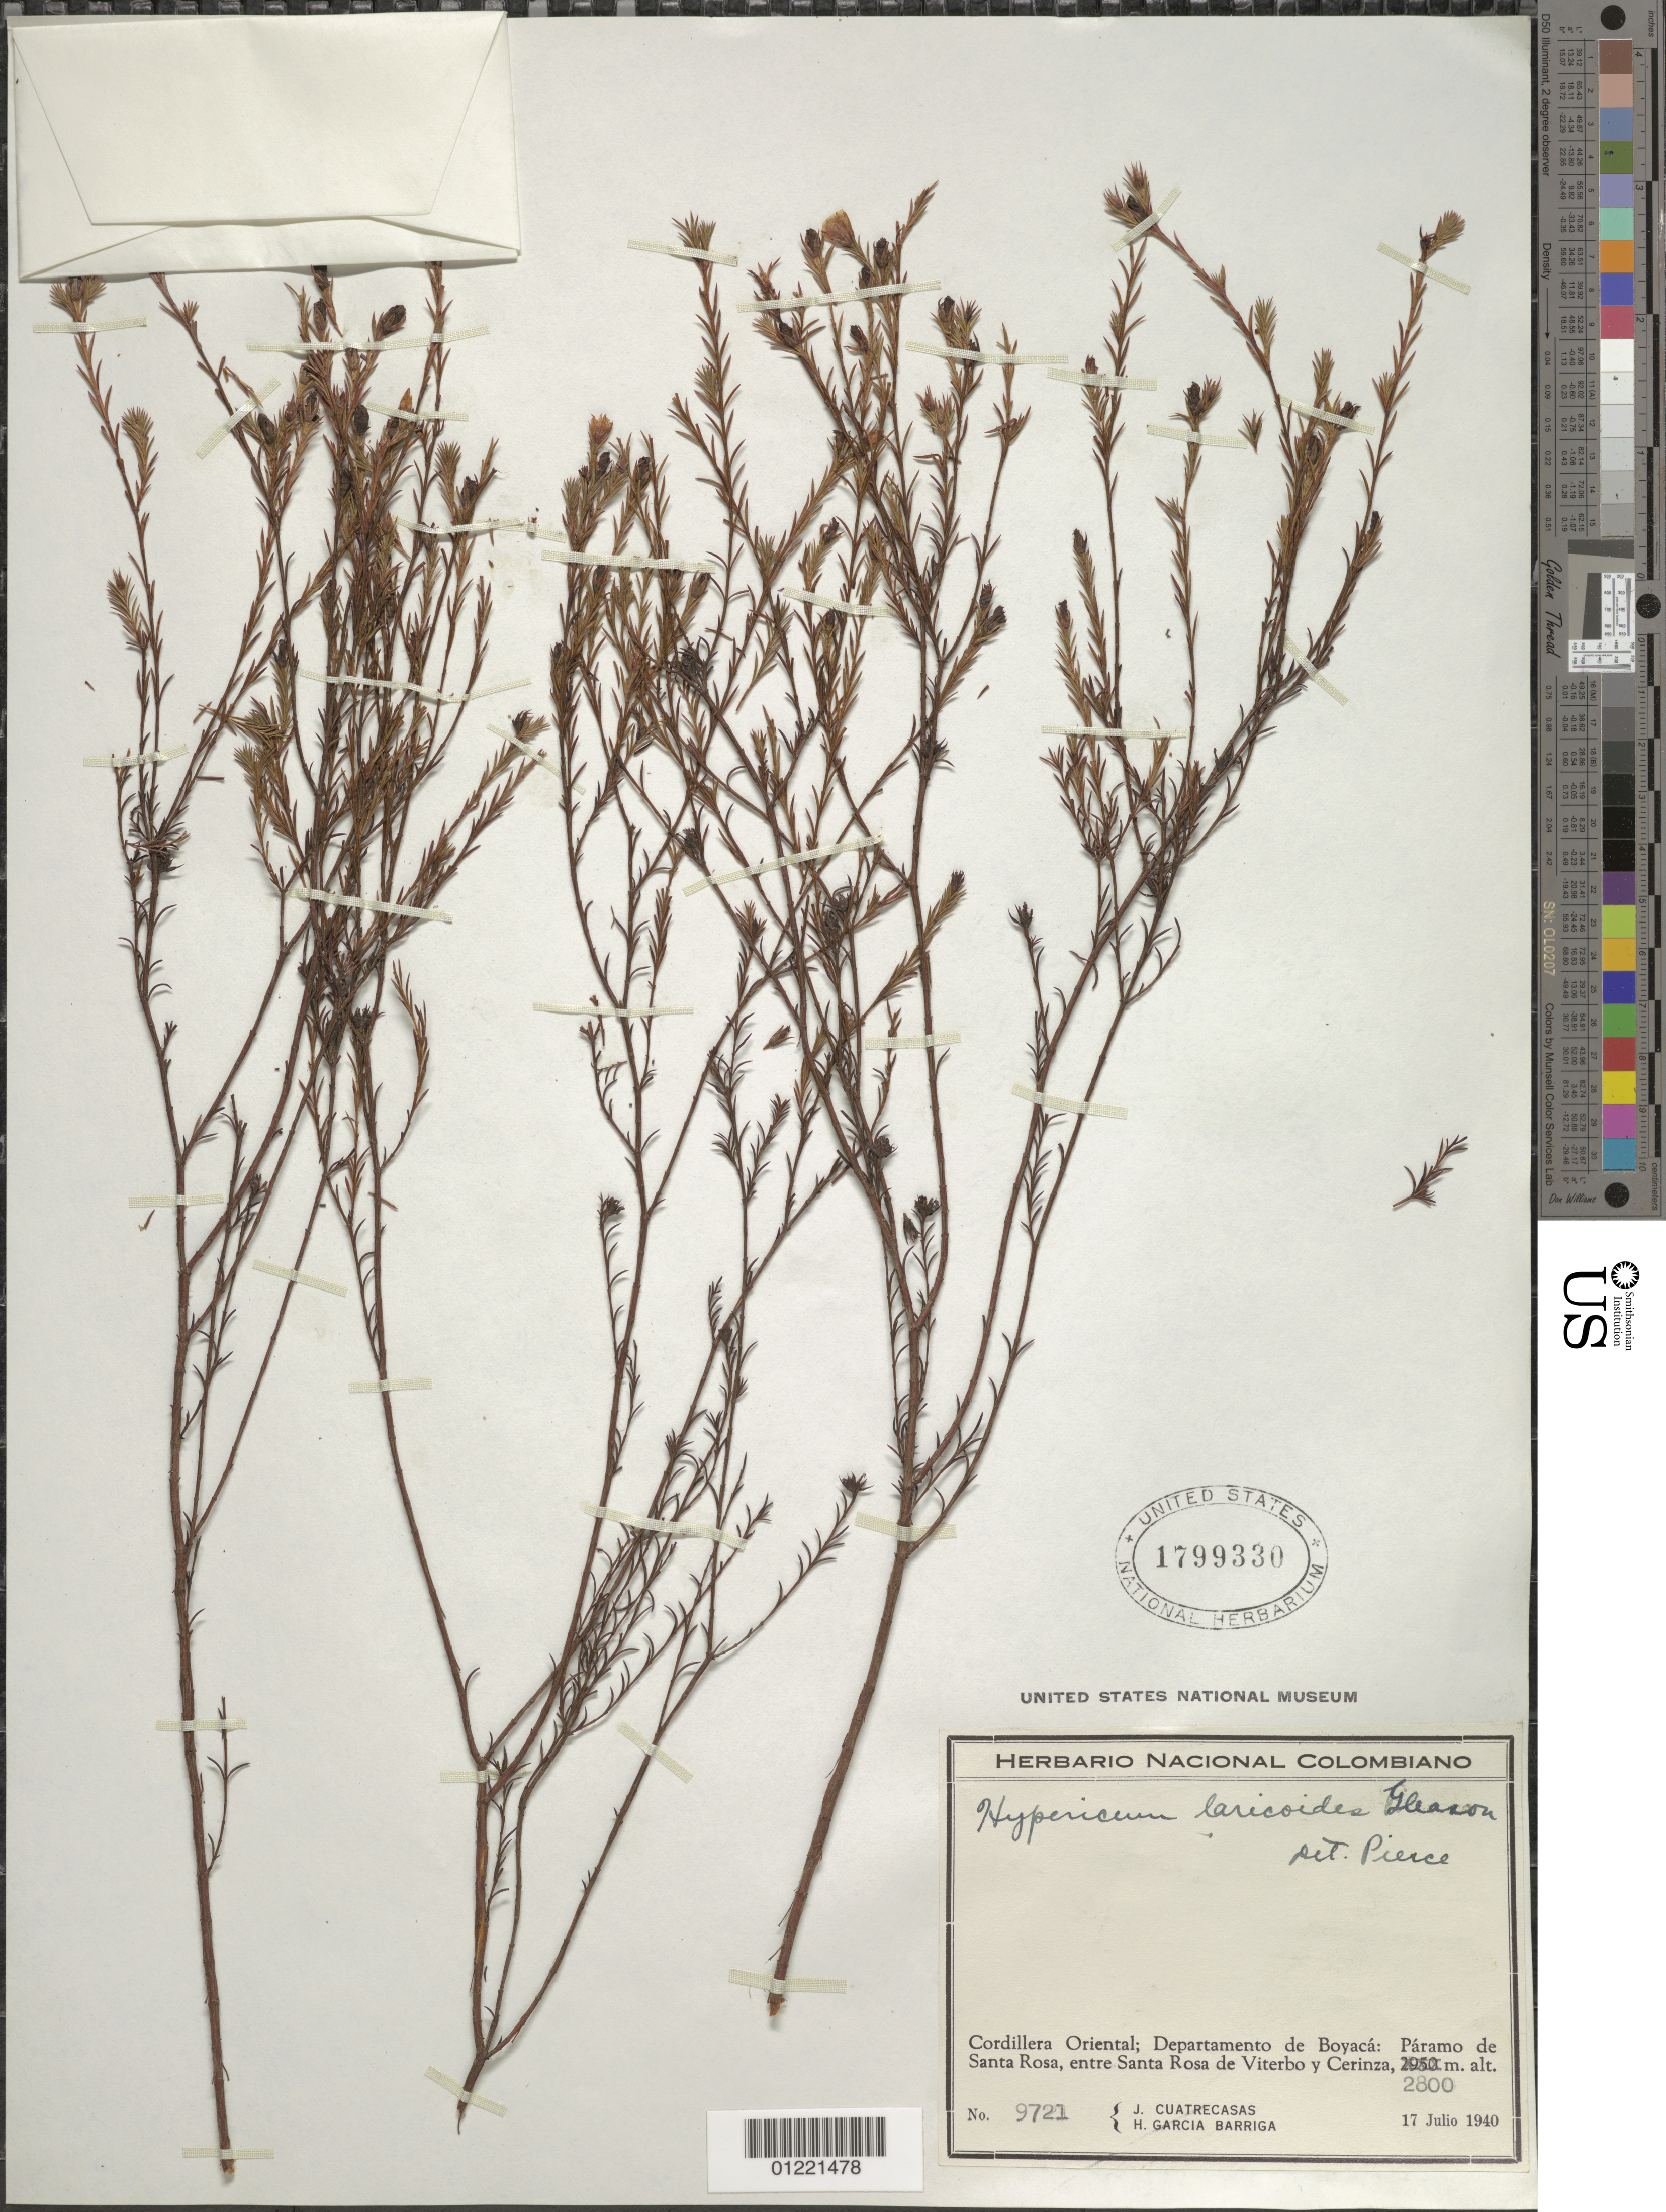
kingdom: Plantae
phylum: Tracheophyta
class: Magnoliopsida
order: Malpighiales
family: Hypericaceae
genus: Hypericum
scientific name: Hypericum strictum subsp. gracile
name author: (Triana & Planch.) N. Robson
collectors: J. Cuatrecasas & H. García Barriga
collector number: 9721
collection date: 1940-07-17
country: Colombia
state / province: Boyacá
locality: Páramo de Santa Rosa, entre Santa Rosa de Viterbo y Cerinza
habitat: paramo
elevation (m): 2800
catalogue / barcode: US 1799330